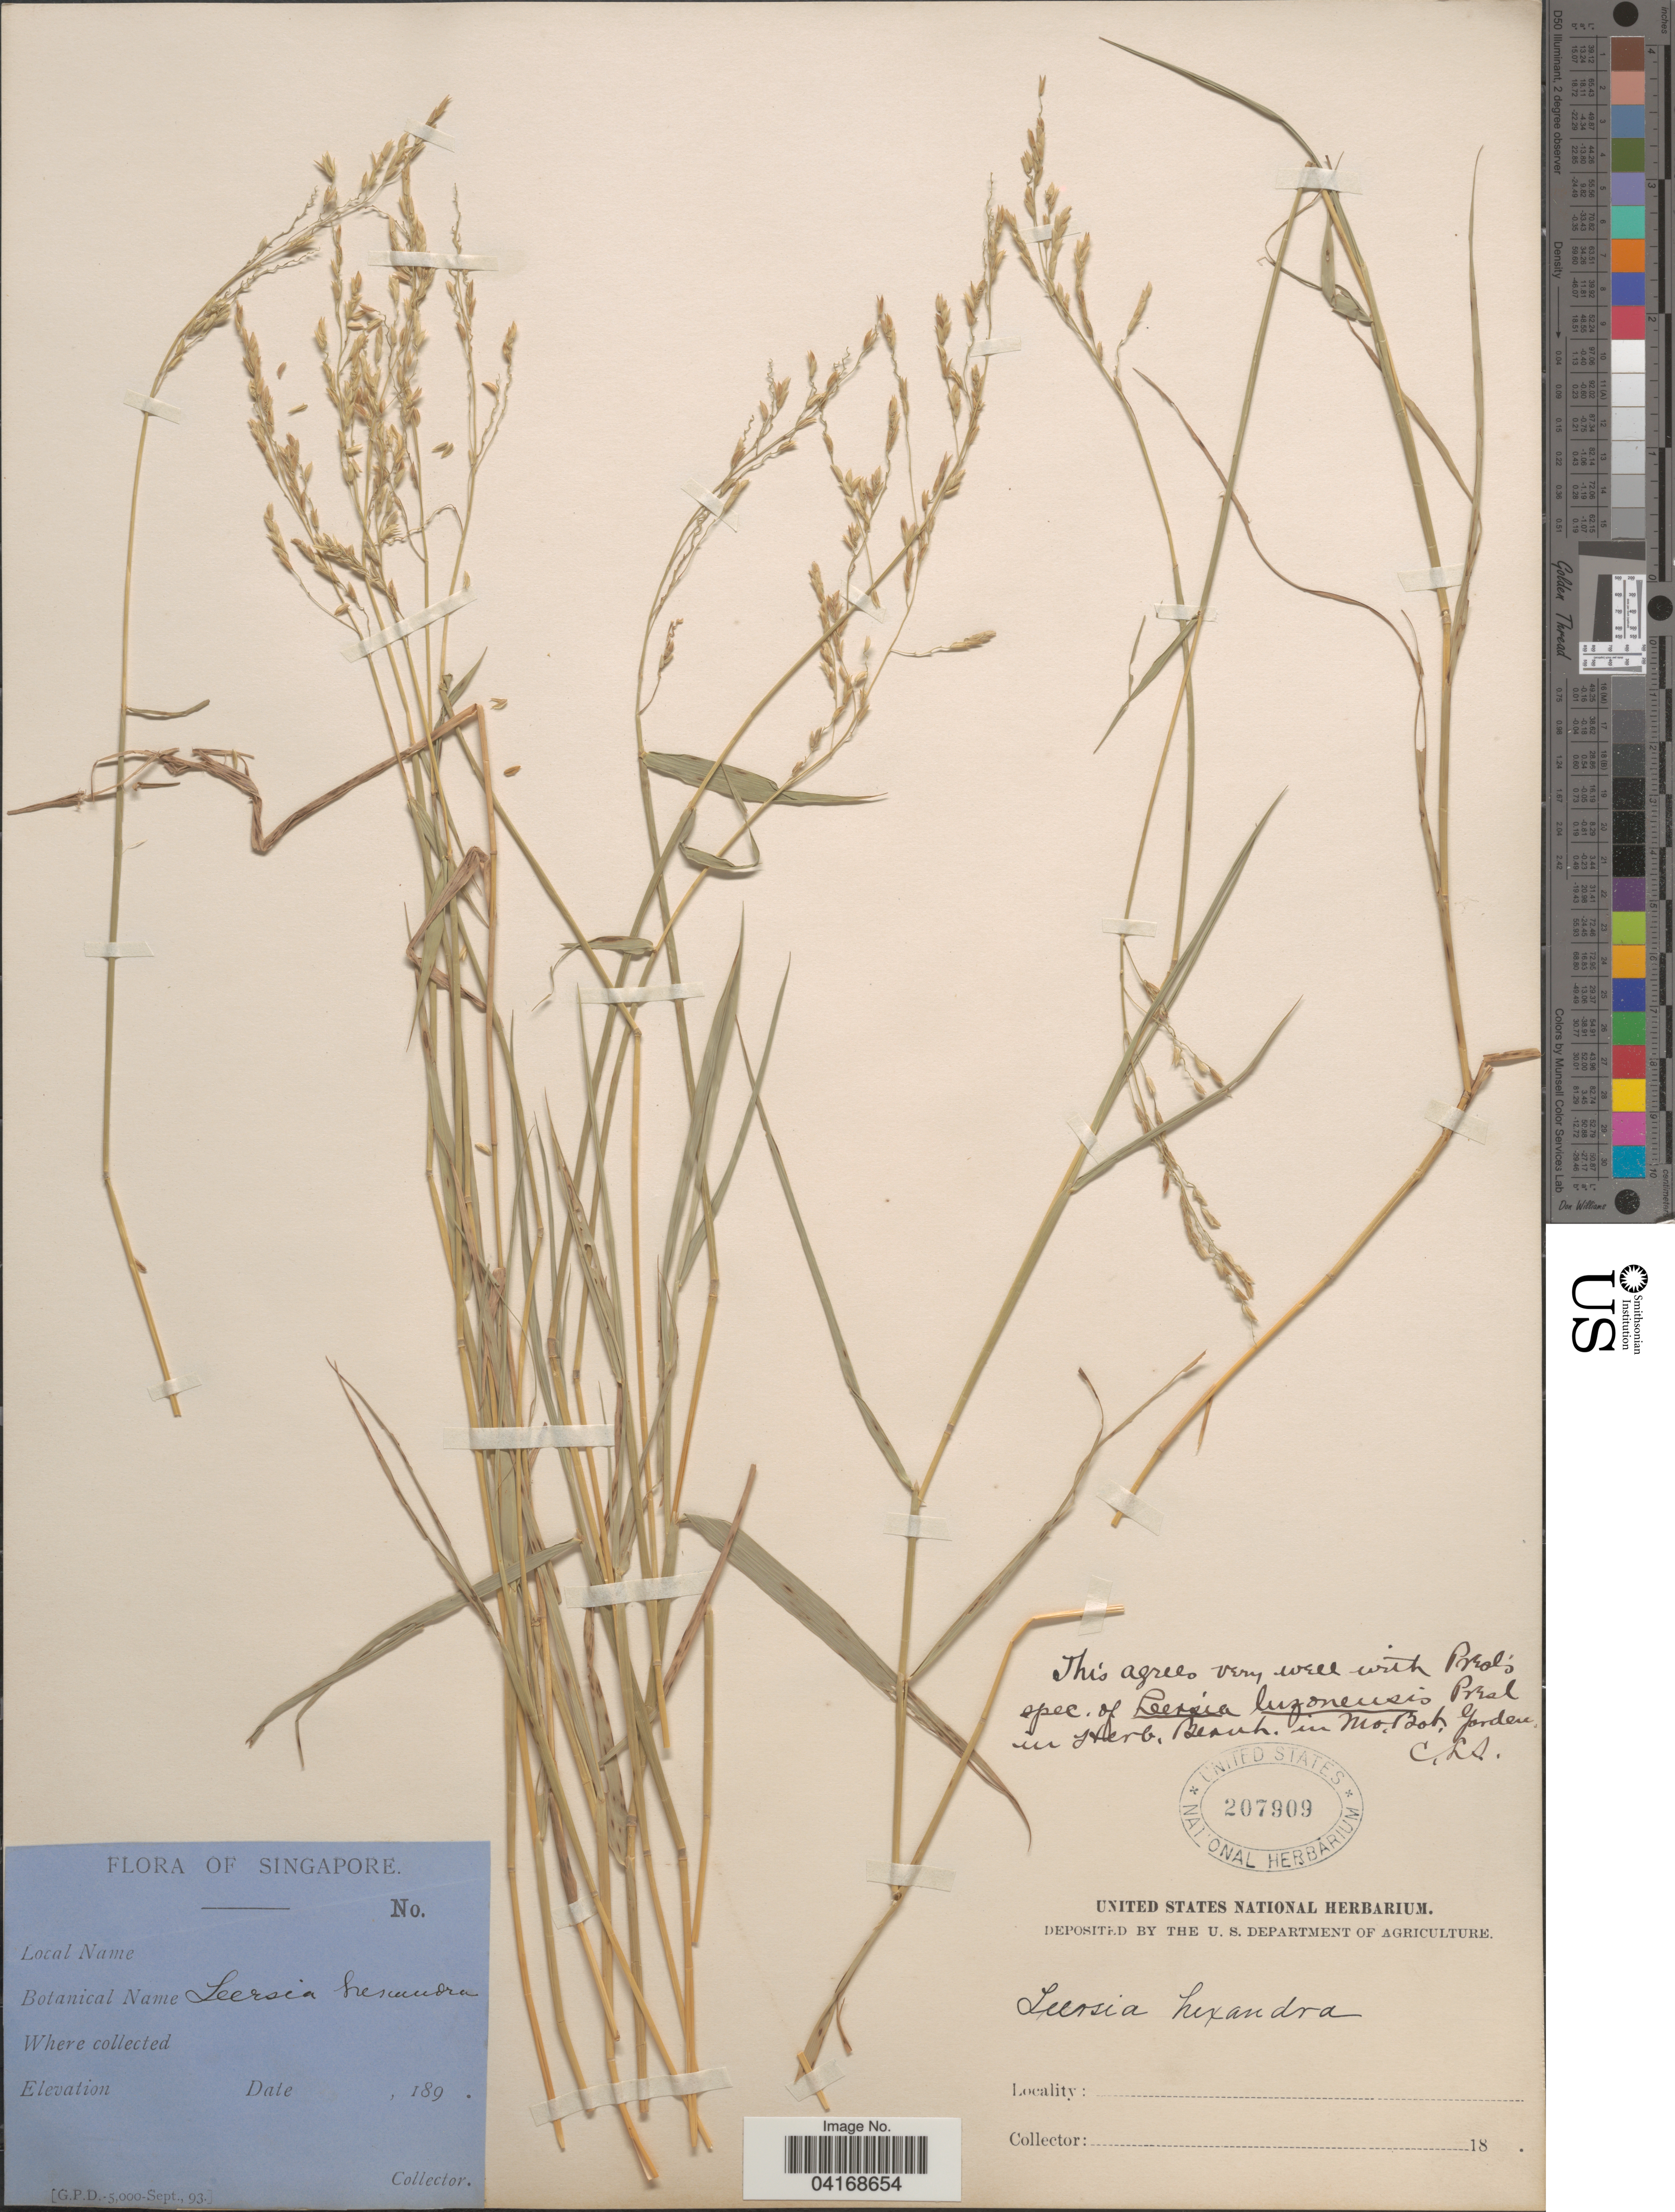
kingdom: Plantae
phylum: Tracheophyta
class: Liliopsida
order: Poales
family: Poaceae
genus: Leersia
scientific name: Leersia hexandra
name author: Sw.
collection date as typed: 189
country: Singapore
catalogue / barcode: US 207909